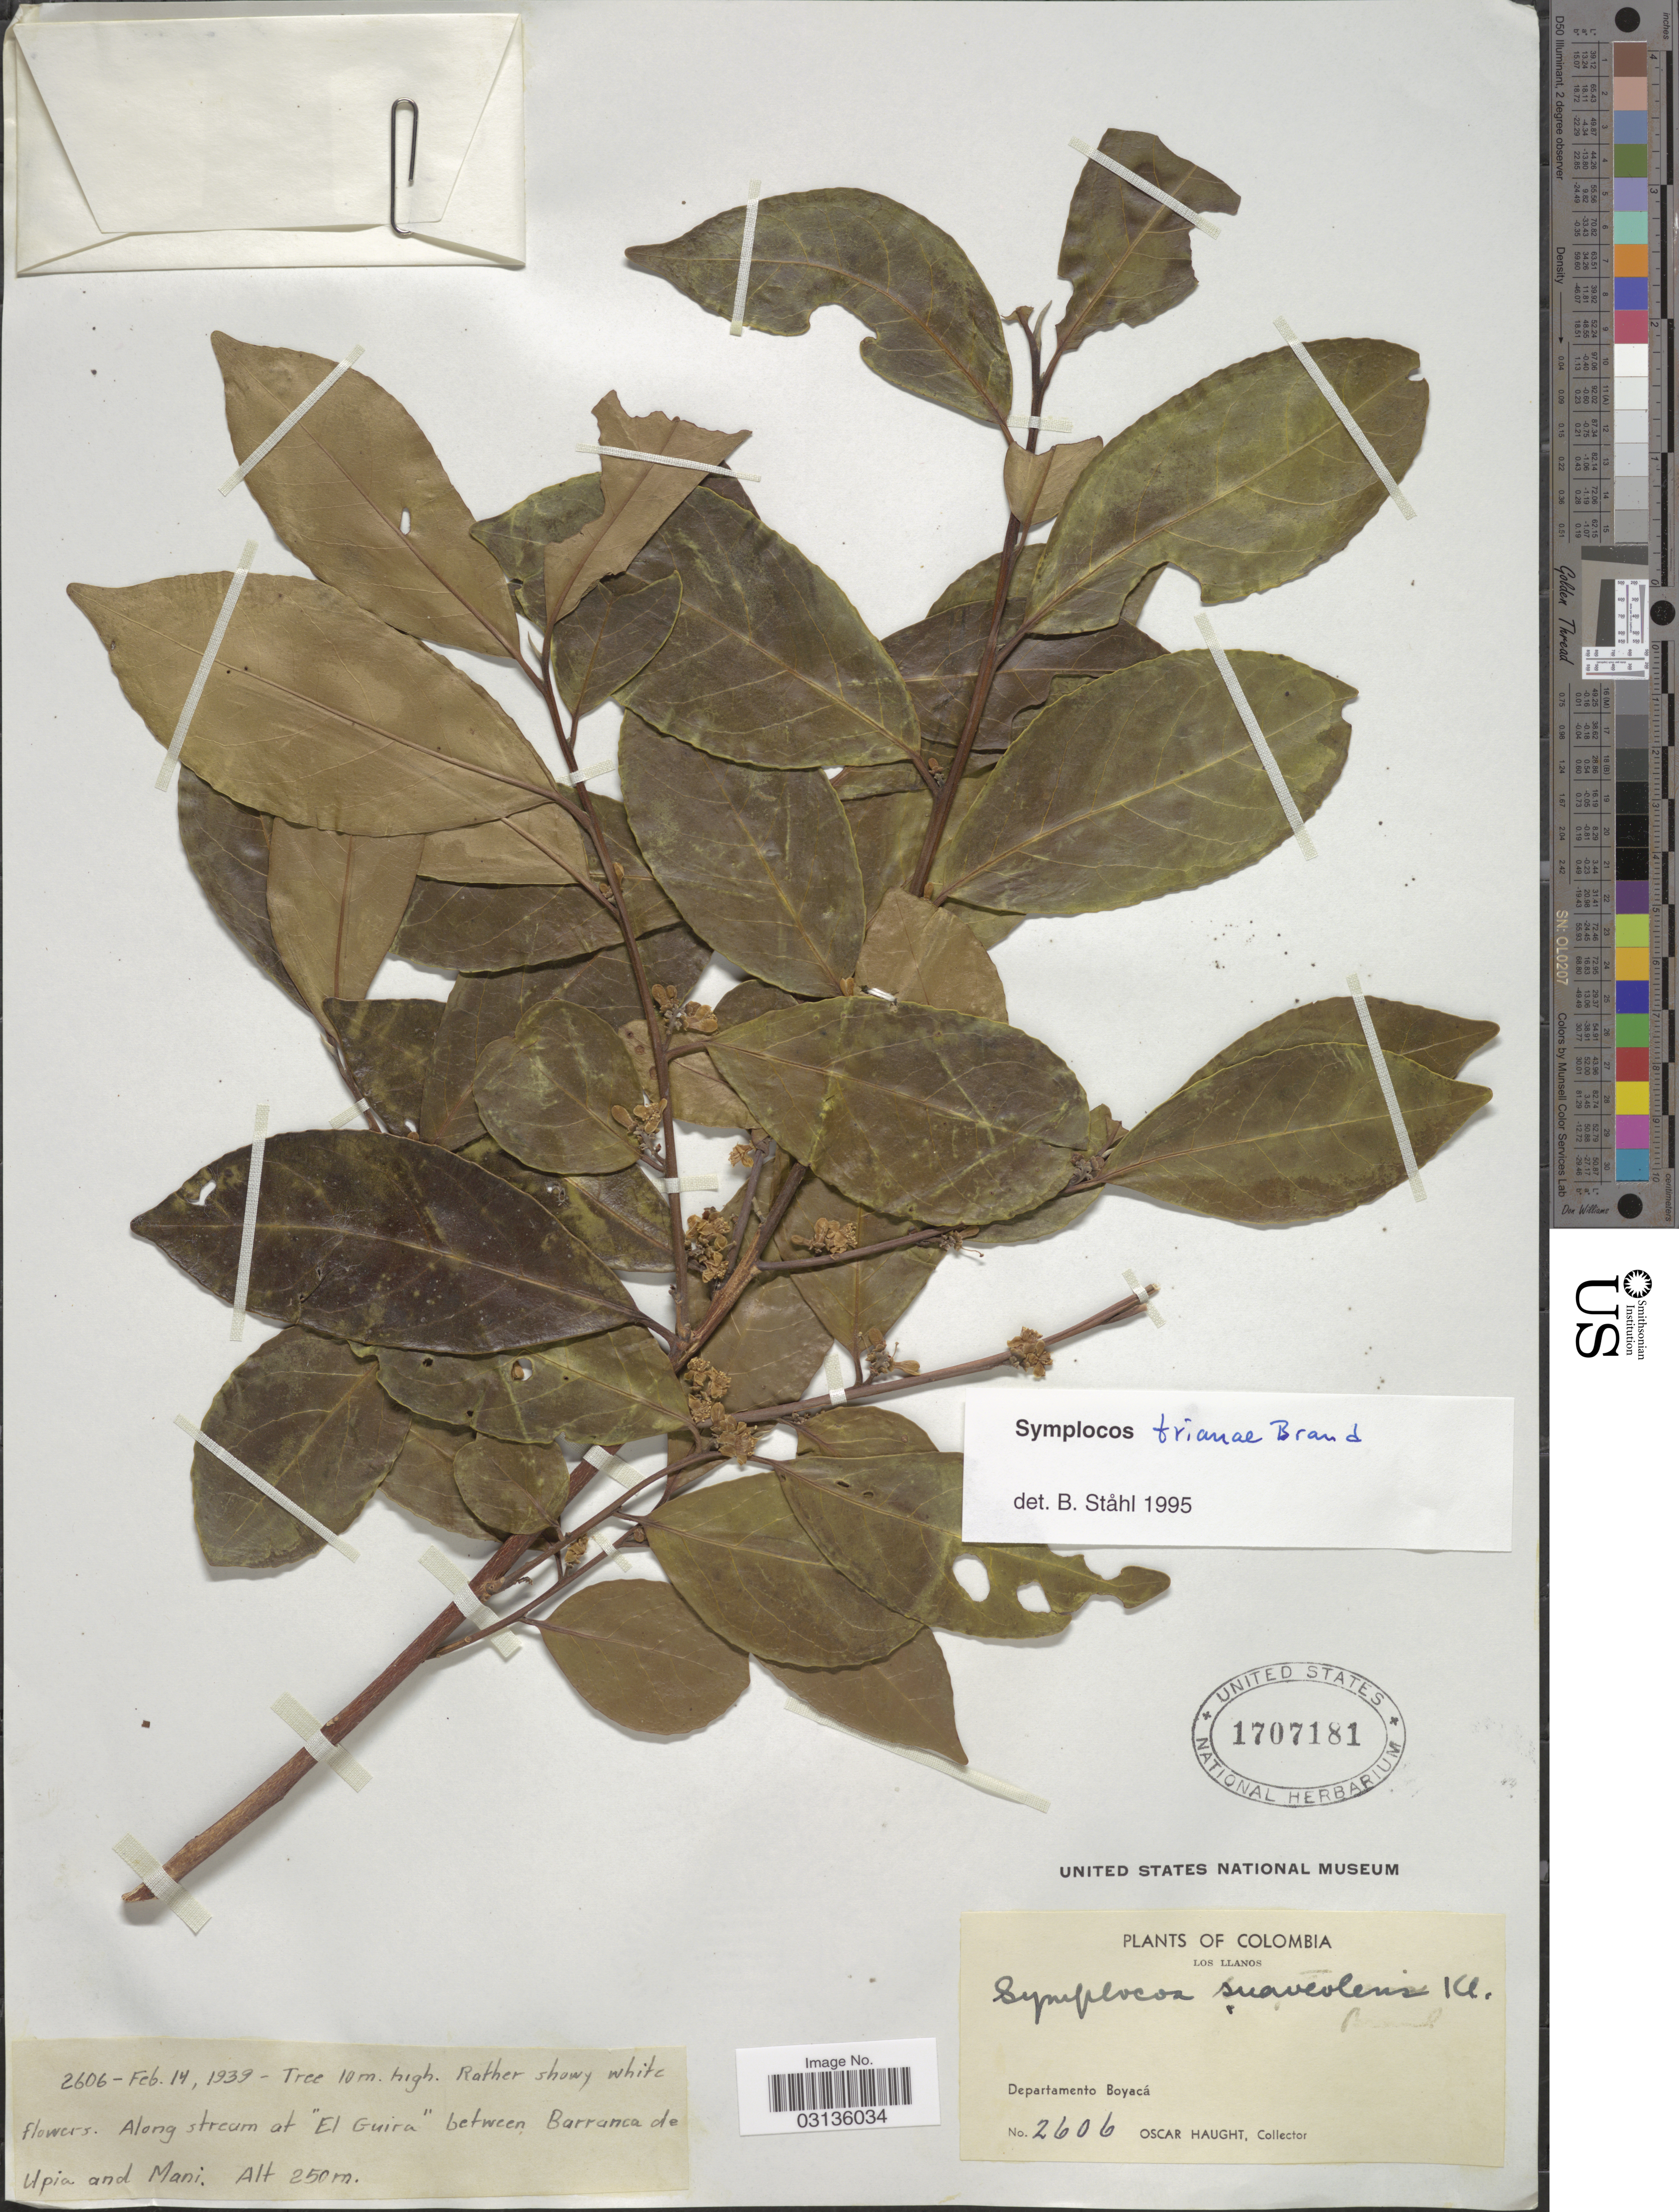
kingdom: Plantae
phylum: Tracheophyta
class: Magnoliopsida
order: Ericales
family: Symplocaceae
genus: Symplocos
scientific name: Symplocos trianae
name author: Brand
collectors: O. L. Haught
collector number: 2606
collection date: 1939-12-14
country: Colombia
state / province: Boyacá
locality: Los Llanos. Departamento Boyacá. Along stream at "El Guira" between Barranca de Upia and Mani.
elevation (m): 250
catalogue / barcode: US 1707181